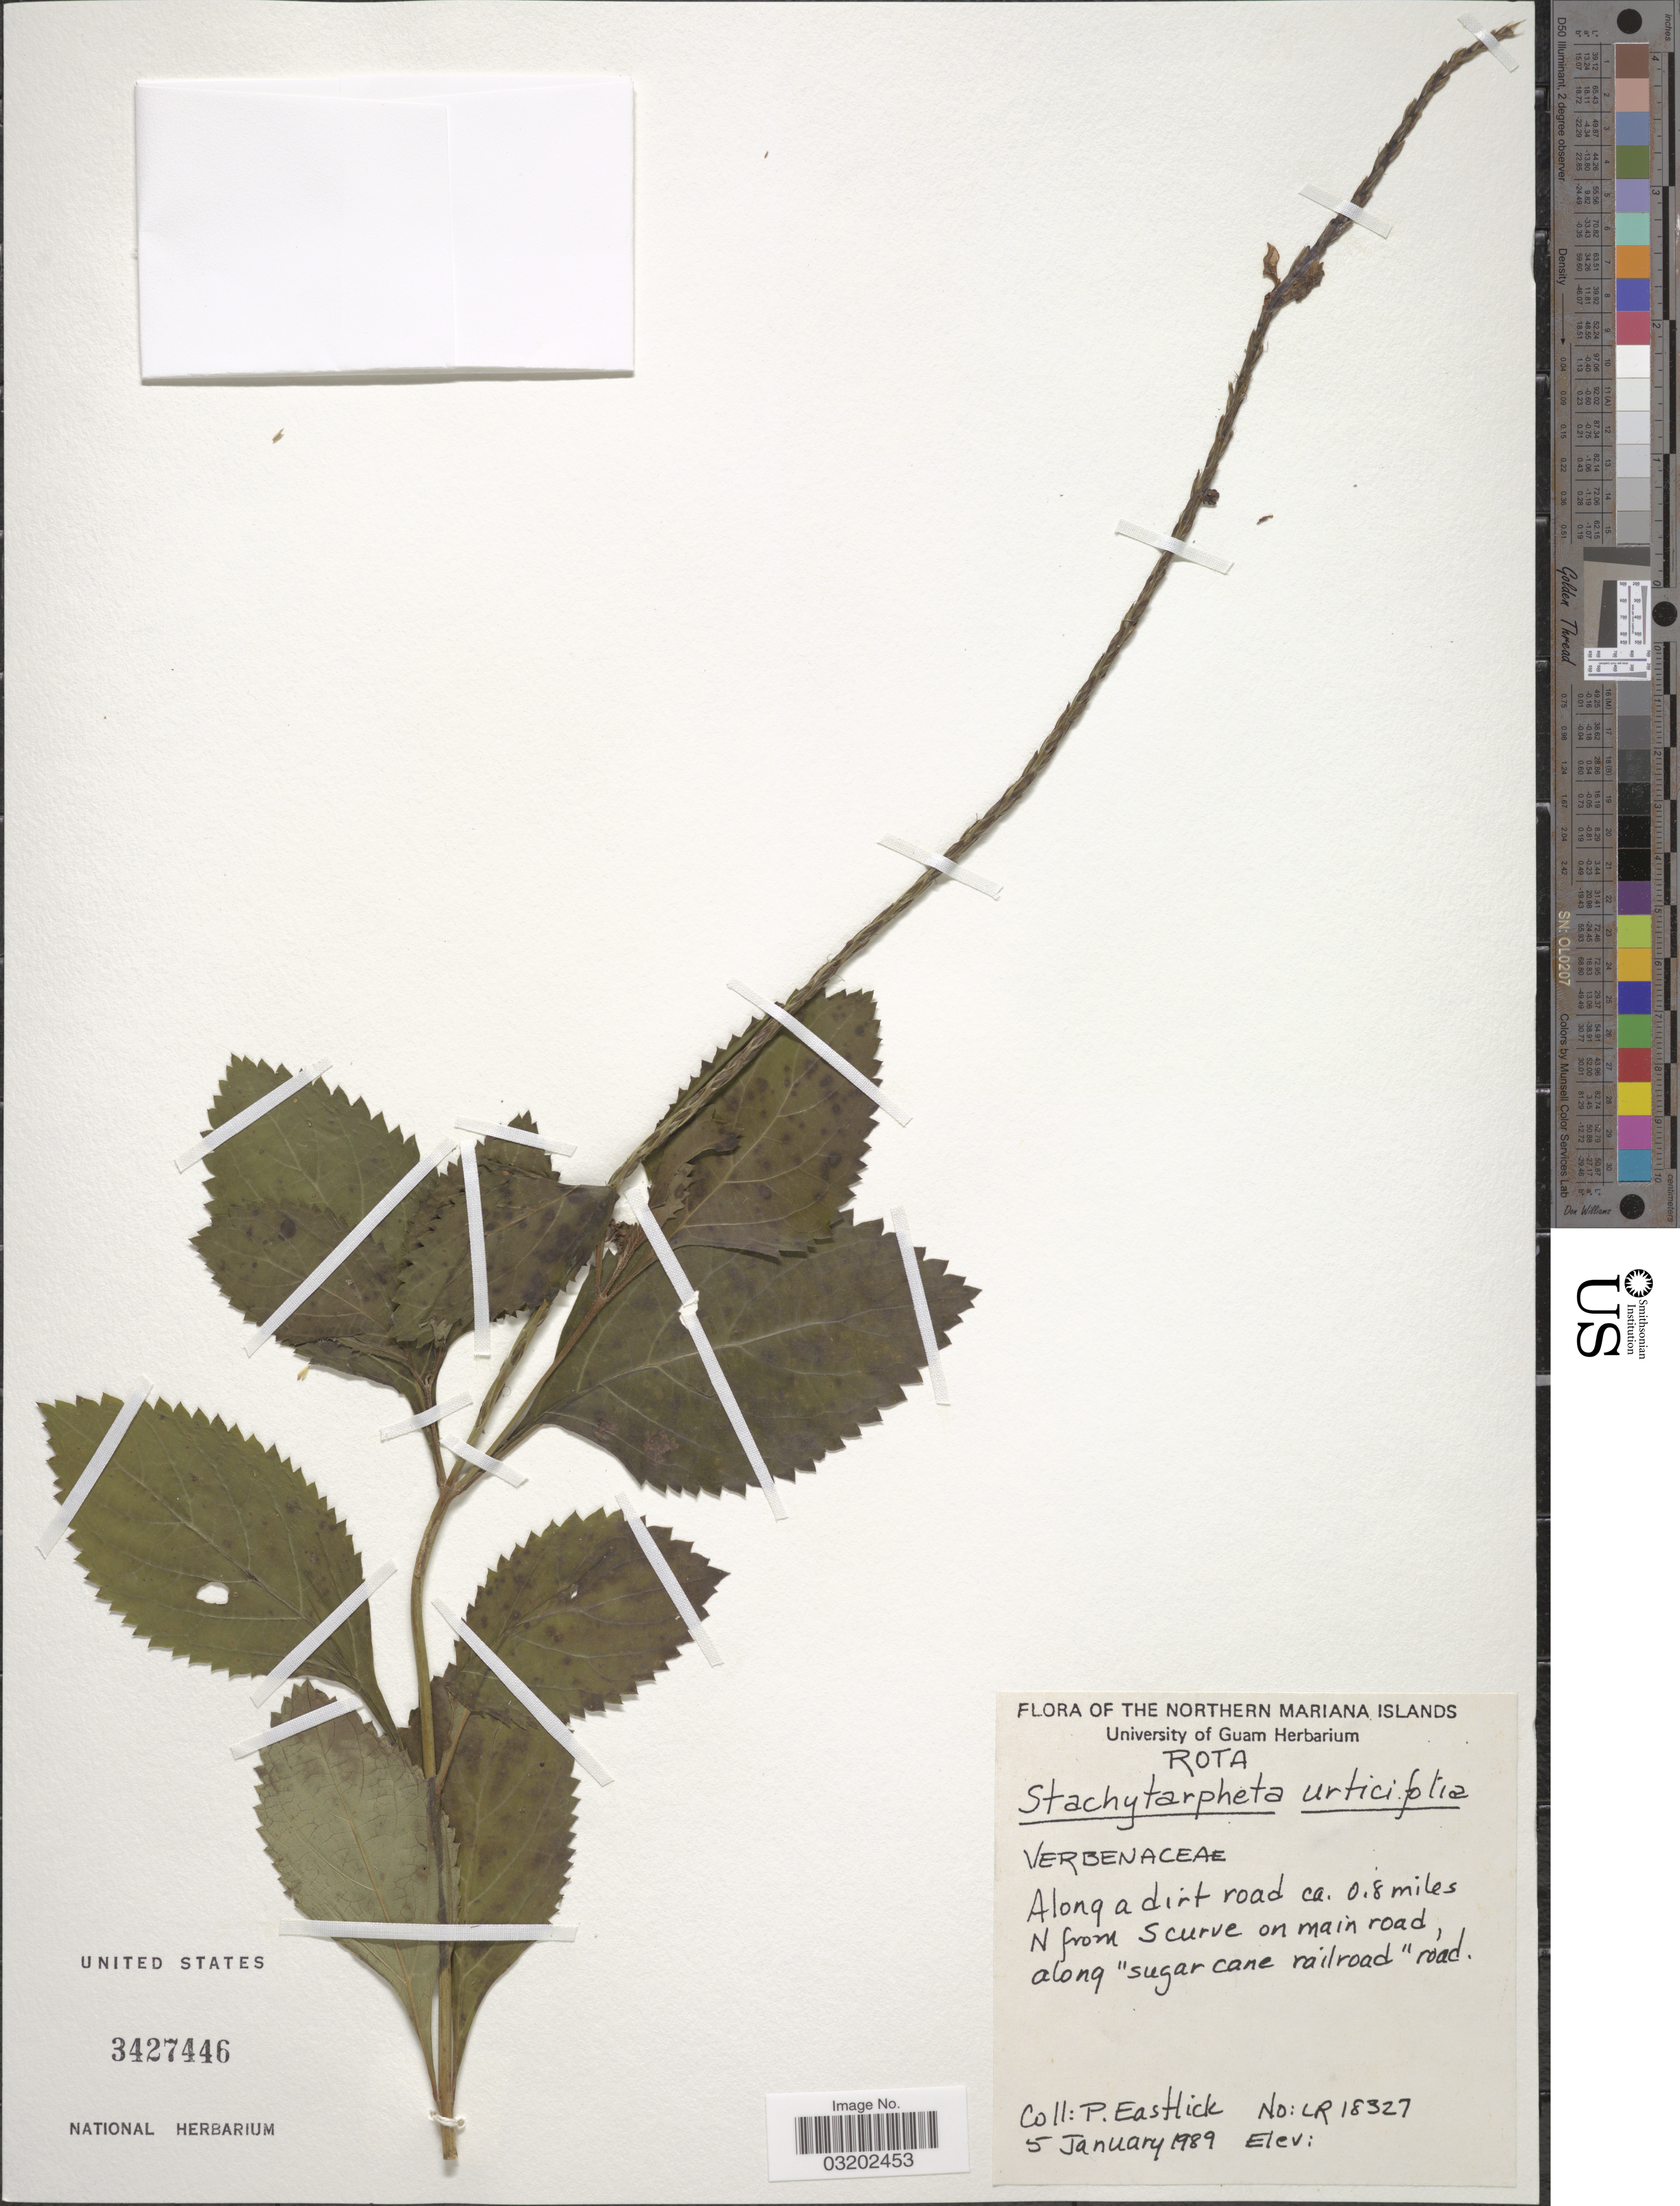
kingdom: Plantae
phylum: Tracheophyta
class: Magnoliopsida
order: Lamiales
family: Verbenaceae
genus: Stachytarpheta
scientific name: Stachytarpheta urticifolia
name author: Sims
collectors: P. Eastlick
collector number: LR 18327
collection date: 1989-01-05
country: Northern Mariana Islands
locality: Rota. Along a dirt road ca. 0.8 miles N from Scurve on main road, along "sugar cane railroad" road.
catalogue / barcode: US 3427446